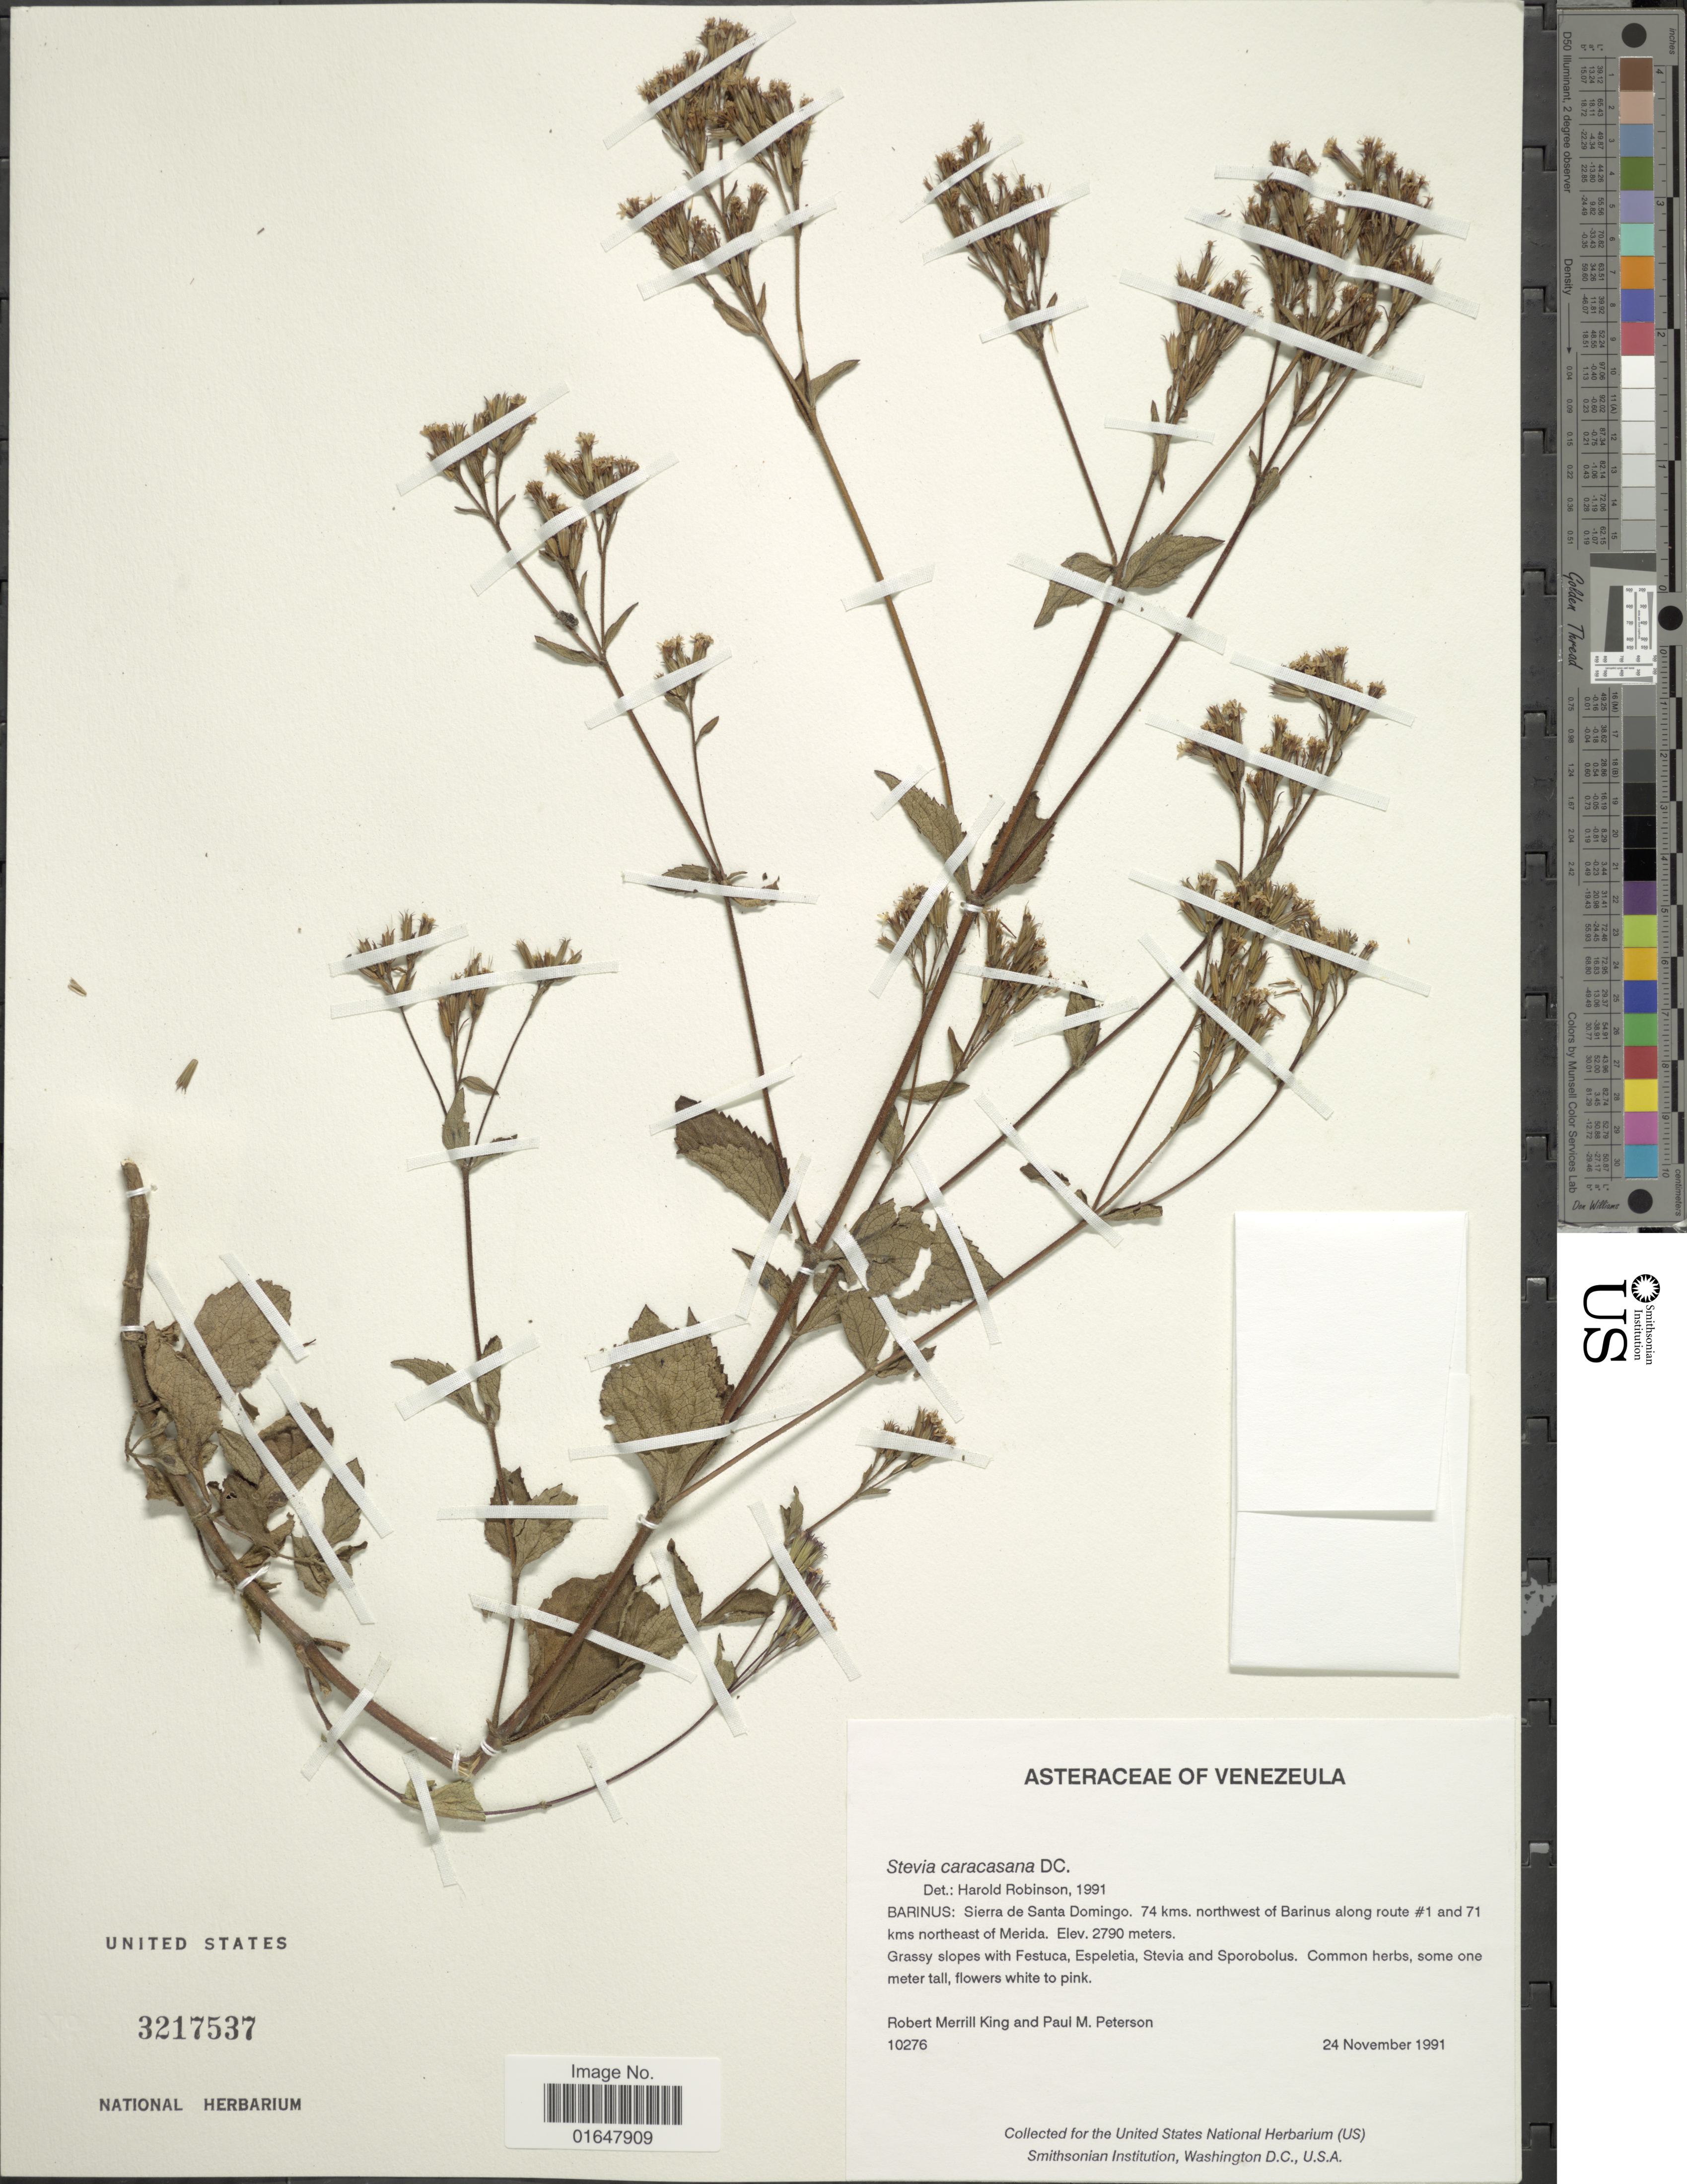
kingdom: Plantae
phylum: Tracheophyta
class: Magnoliopsida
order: Asterales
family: Asteraceae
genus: Stevia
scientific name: Stevia caracasana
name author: DC.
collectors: R. M. King & P. M. Peterson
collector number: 10276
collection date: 1991-11-24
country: Venezuela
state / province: Mérida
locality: Barinus, Sierra de Santa Domingo, 74 kms northwest of Barinus along route #1 and 71 kms northeast of Merida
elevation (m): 2790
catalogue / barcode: US 3217537